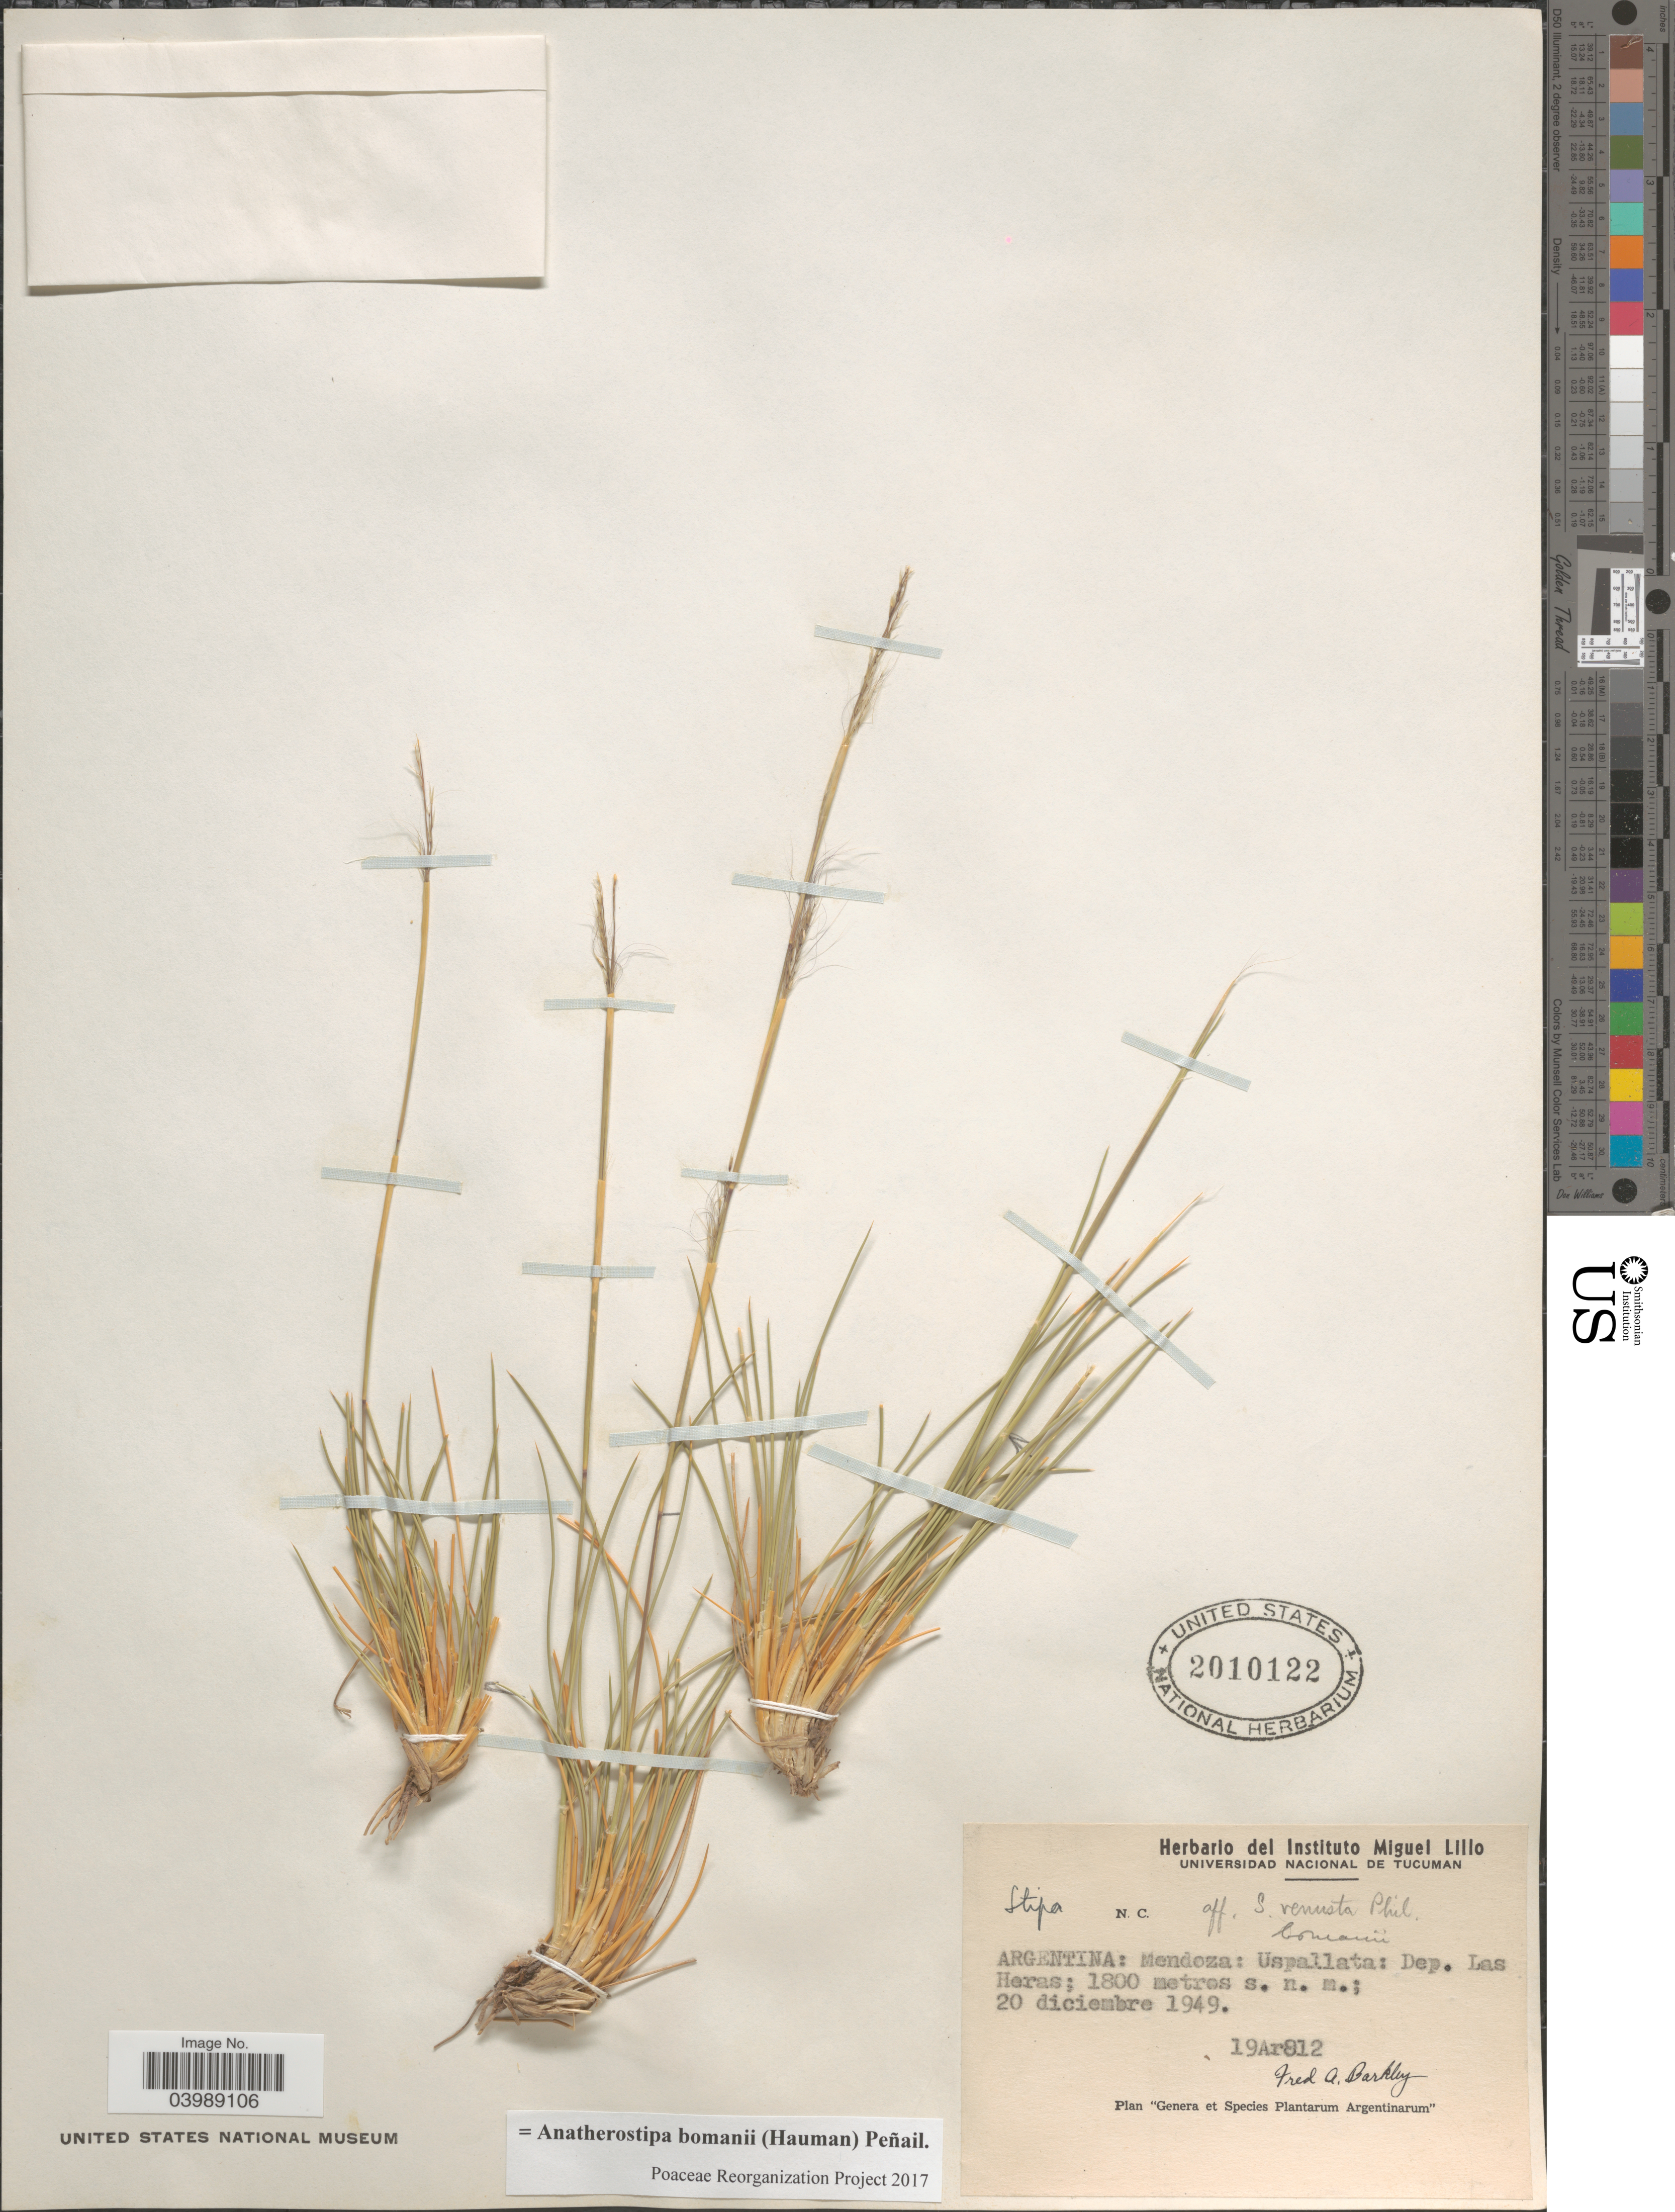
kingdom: Plantae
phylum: Tracheophyta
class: Liliopsida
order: Poales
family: Poaceae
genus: Anatherostipa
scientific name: Anatherostipa bomanii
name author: (Hauman) Peñailillo B.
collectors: F. A. Barkley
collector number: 19Ar812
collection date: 1949-12-20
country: Argentina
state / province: Mendoza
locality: Uspallata: Dep. Las Heras.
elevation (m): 1800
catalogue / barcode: US 2010122